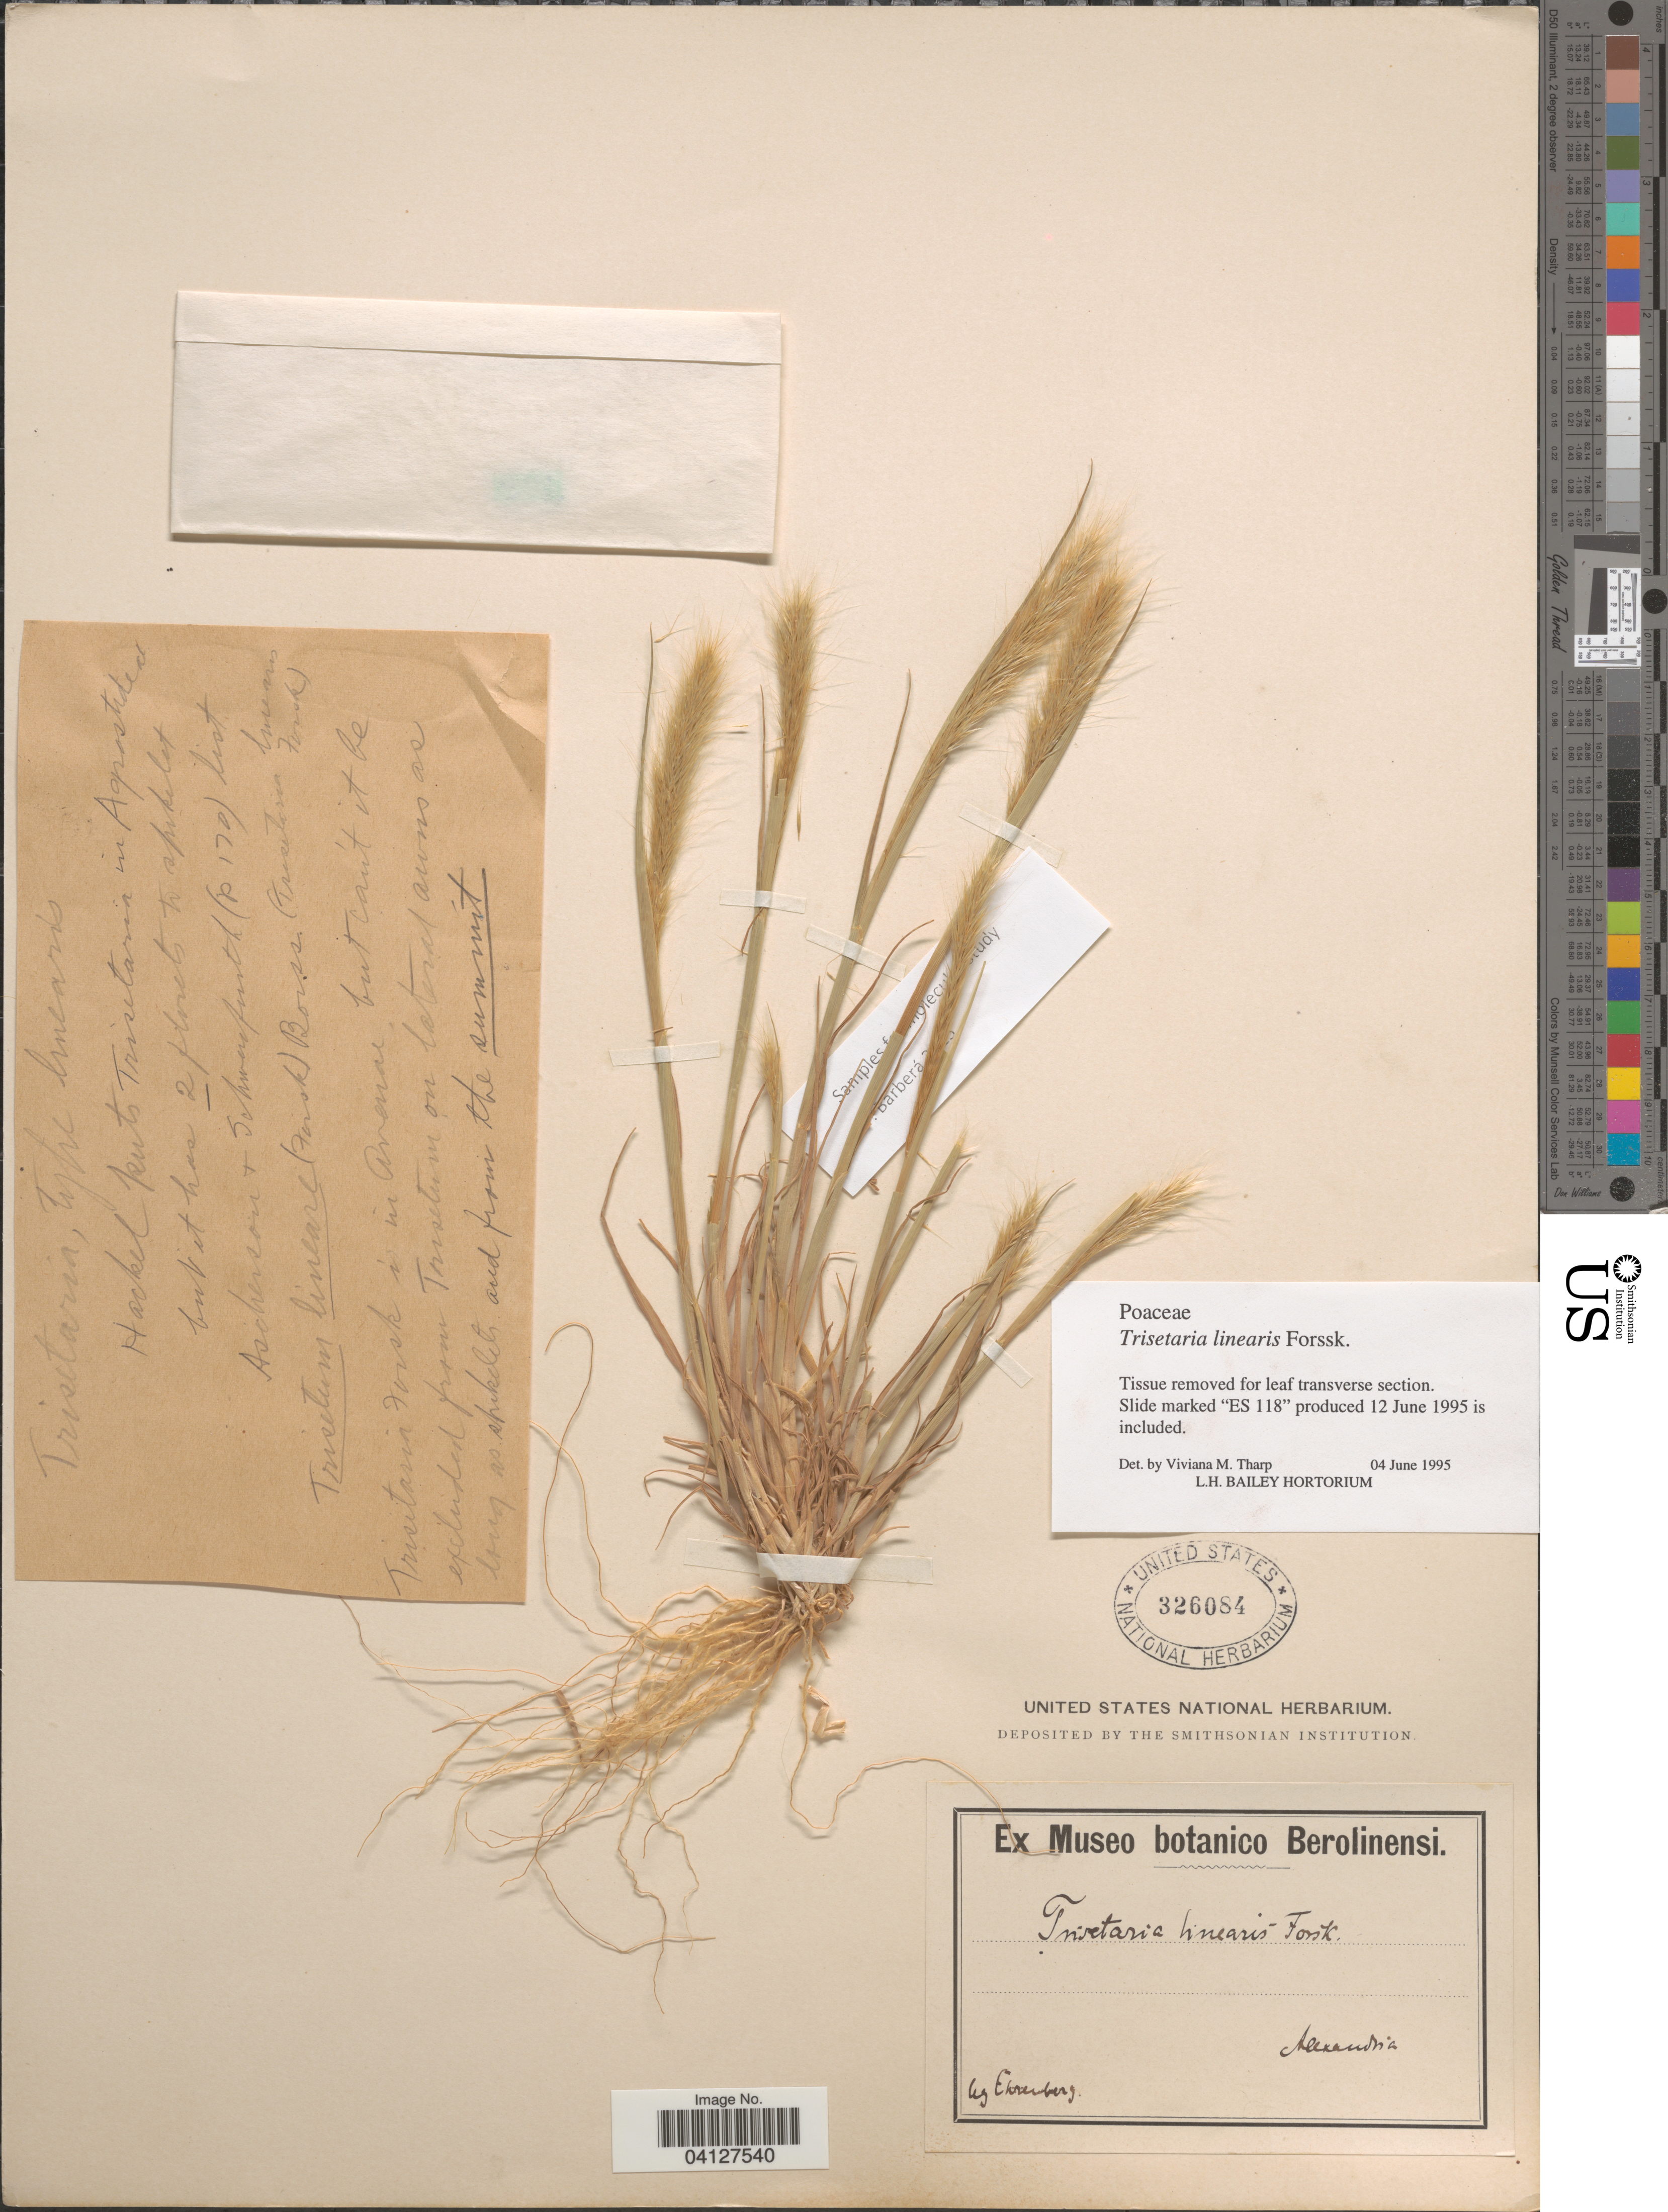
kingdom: Plantae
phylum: Tracheophyta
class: Liliopsida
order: Poales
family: Poaceae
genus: Trisetaria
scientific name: Trisetaria linearis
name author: Forssk.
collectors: -. Ehrenberg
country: Egypt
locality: Alexandria.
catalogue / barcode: US 326084